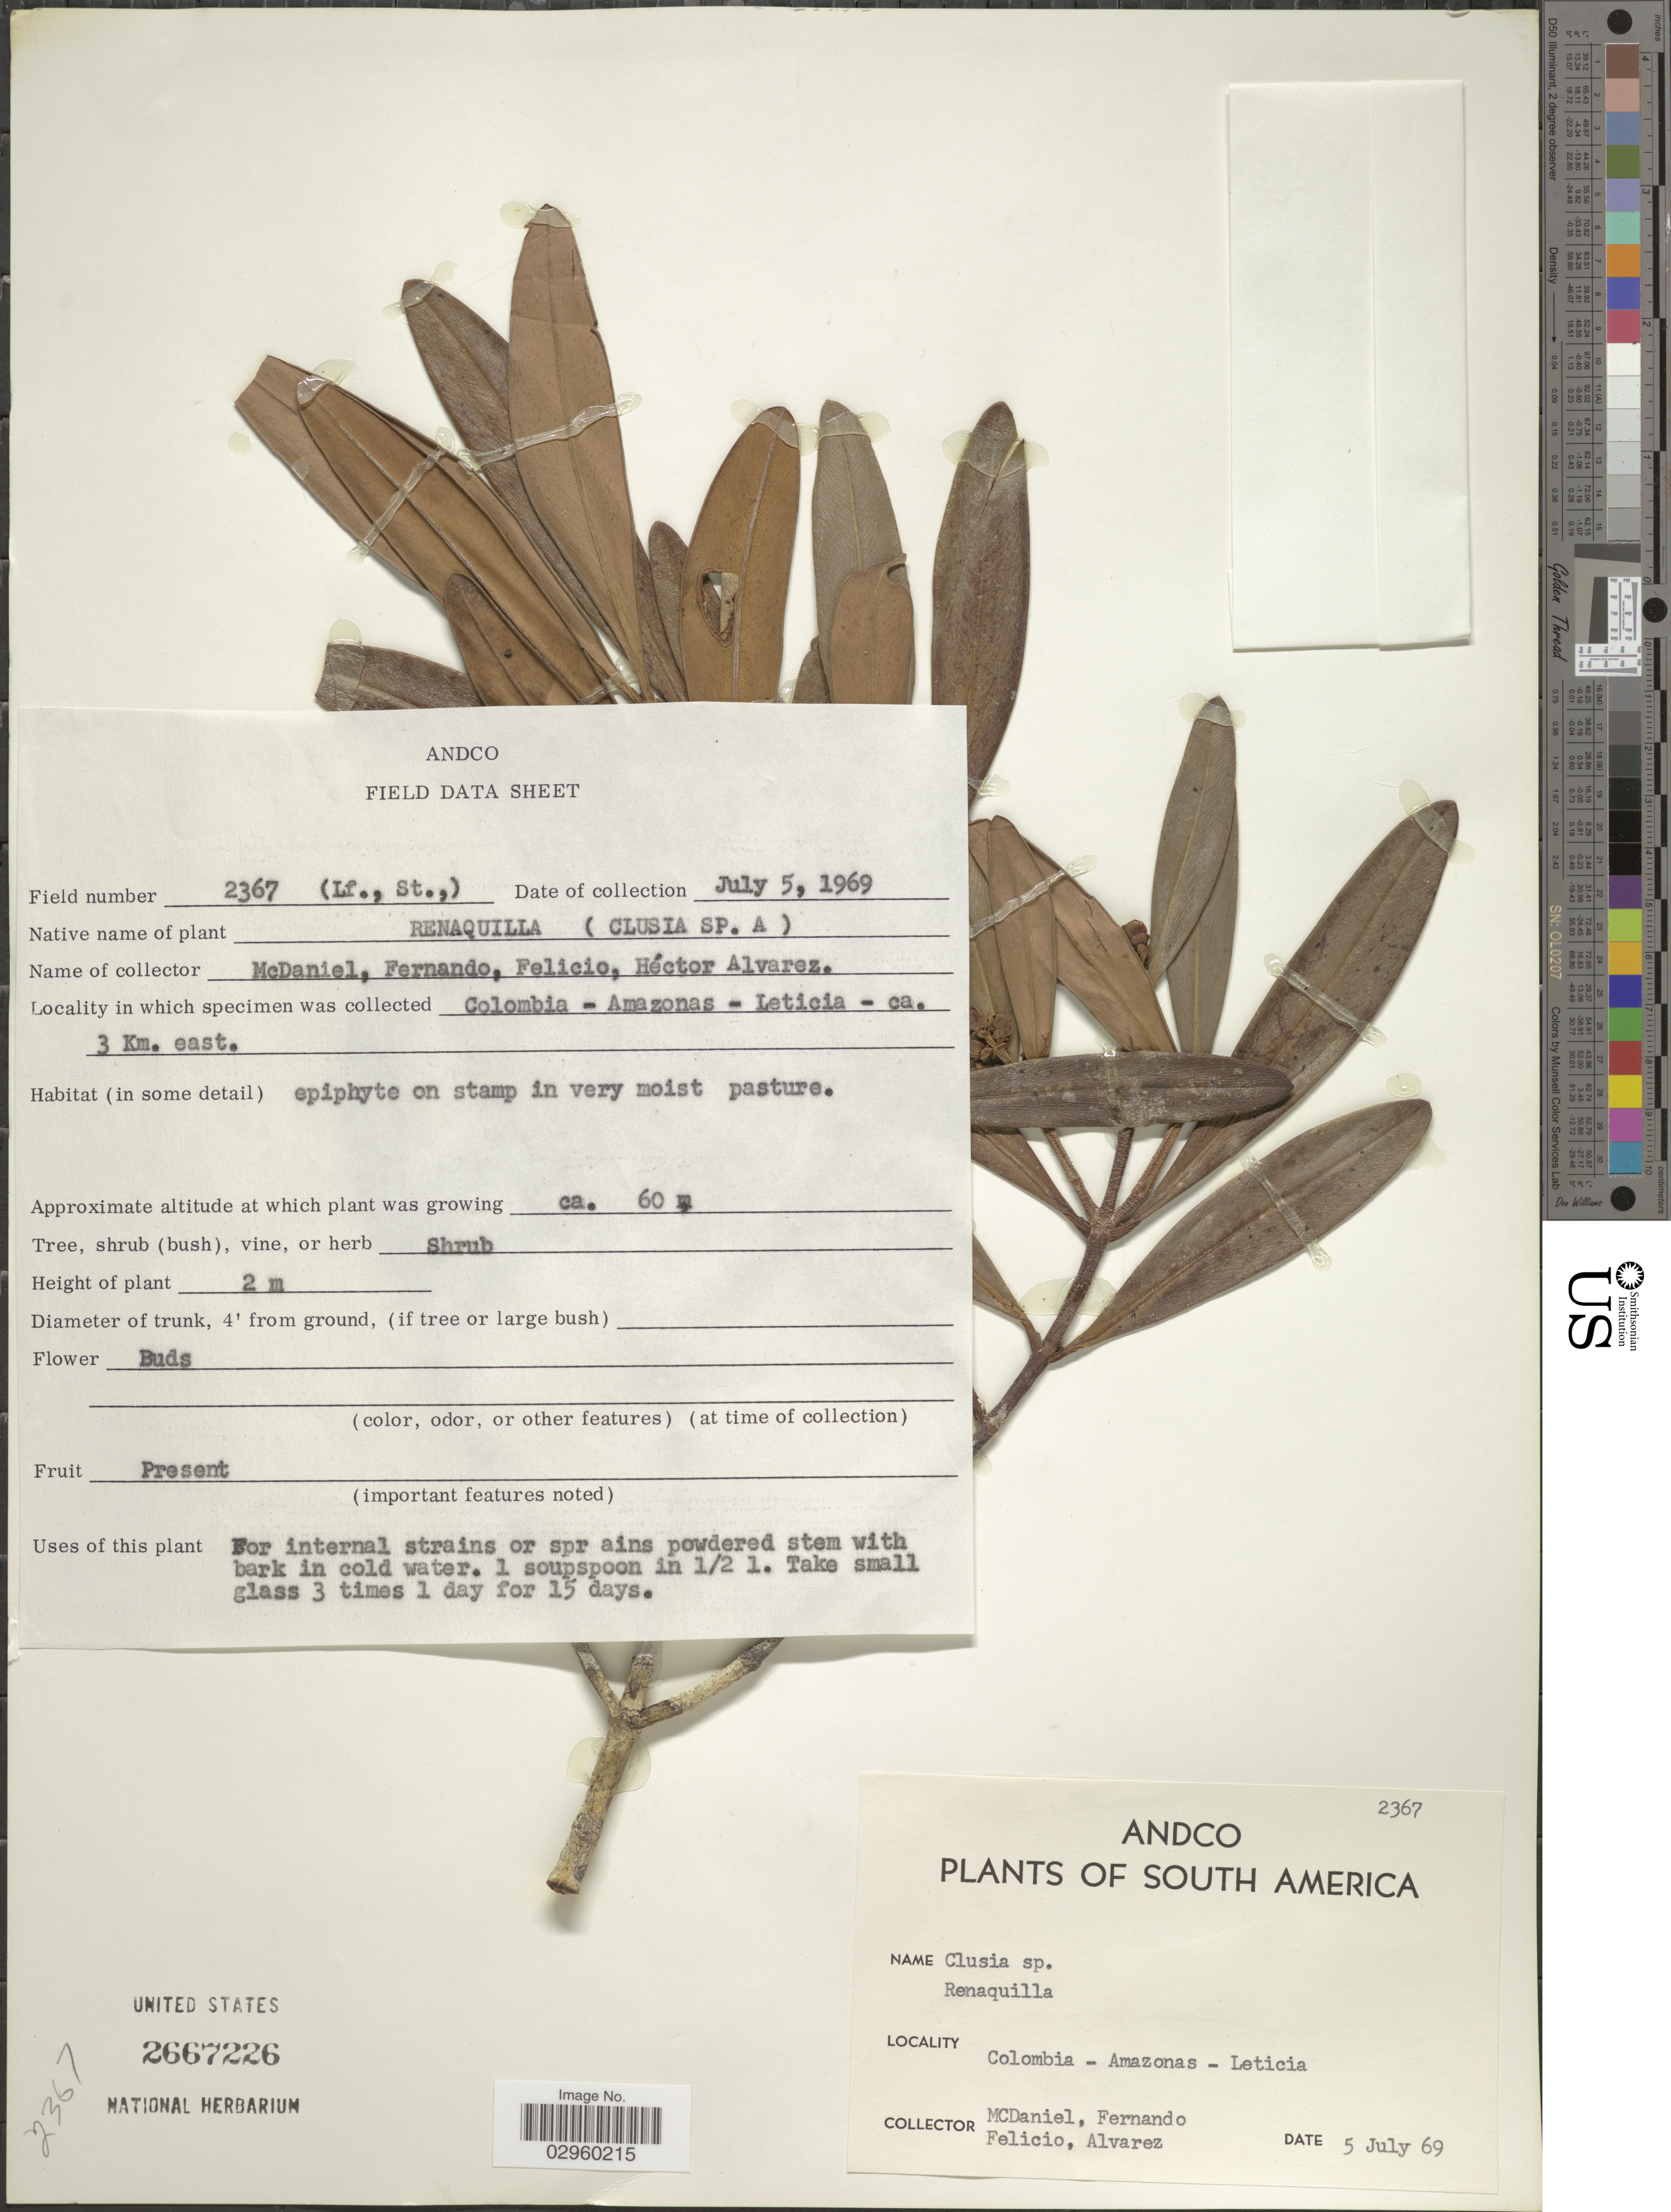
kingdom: Plantae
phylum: Tracheophyta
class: Magnoliopsida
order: Malpighiales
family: Clusiaceae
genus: Clusia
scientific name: Clusia sp.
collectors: -- McDaniel, -- Fernando, -- Felicio & H. Alvarez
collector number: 2367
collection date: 1969-07-05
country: Colombia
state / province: Amazônas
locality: Leticia - ca. 3 Km. east.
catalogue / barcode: US 2667226